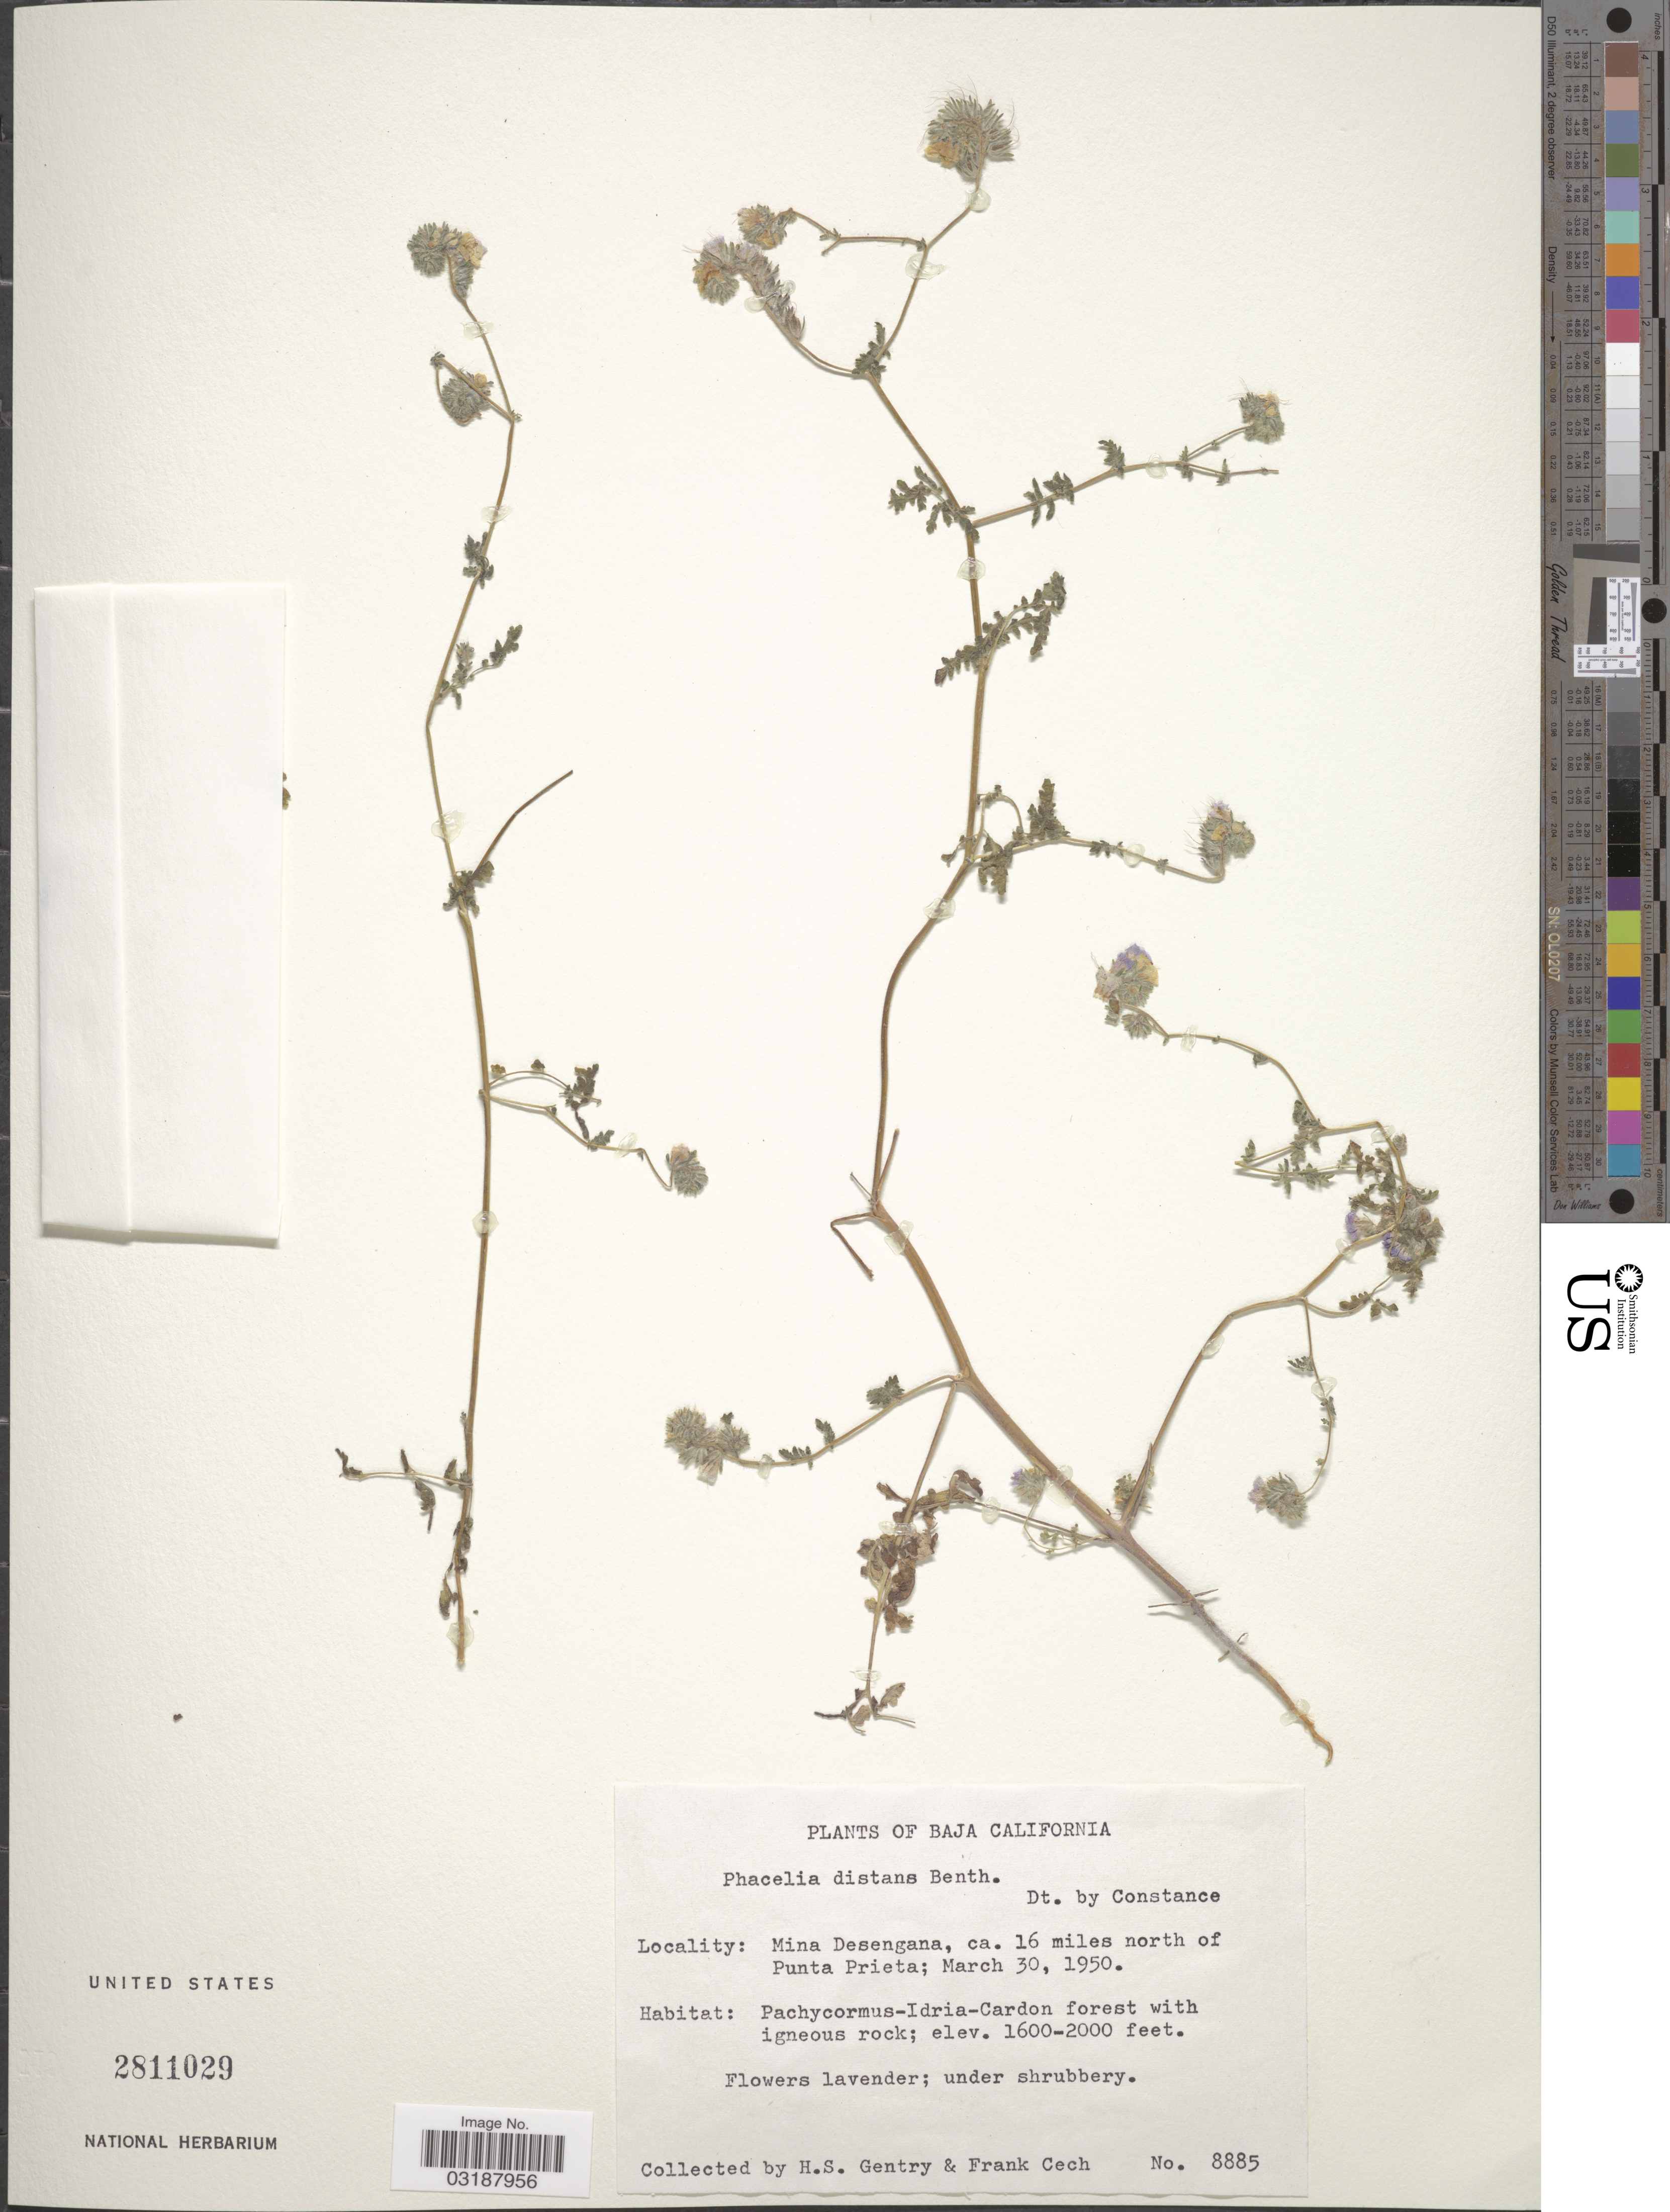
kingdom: Plantae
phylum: Tracheophyta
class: Magnoliopsida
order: Boraginales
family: Hydrophyllaceae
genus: Phacelia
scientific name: Phacelia distans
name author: Benth.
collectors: H. S. Gentry & F. Cech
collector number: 8885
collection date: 1950-03-30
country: Mexico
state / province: Baja California Norte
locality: Mina Desengana, ca. 16 miles north of Punta Prieta.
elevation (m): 488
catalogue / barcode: US 2811029